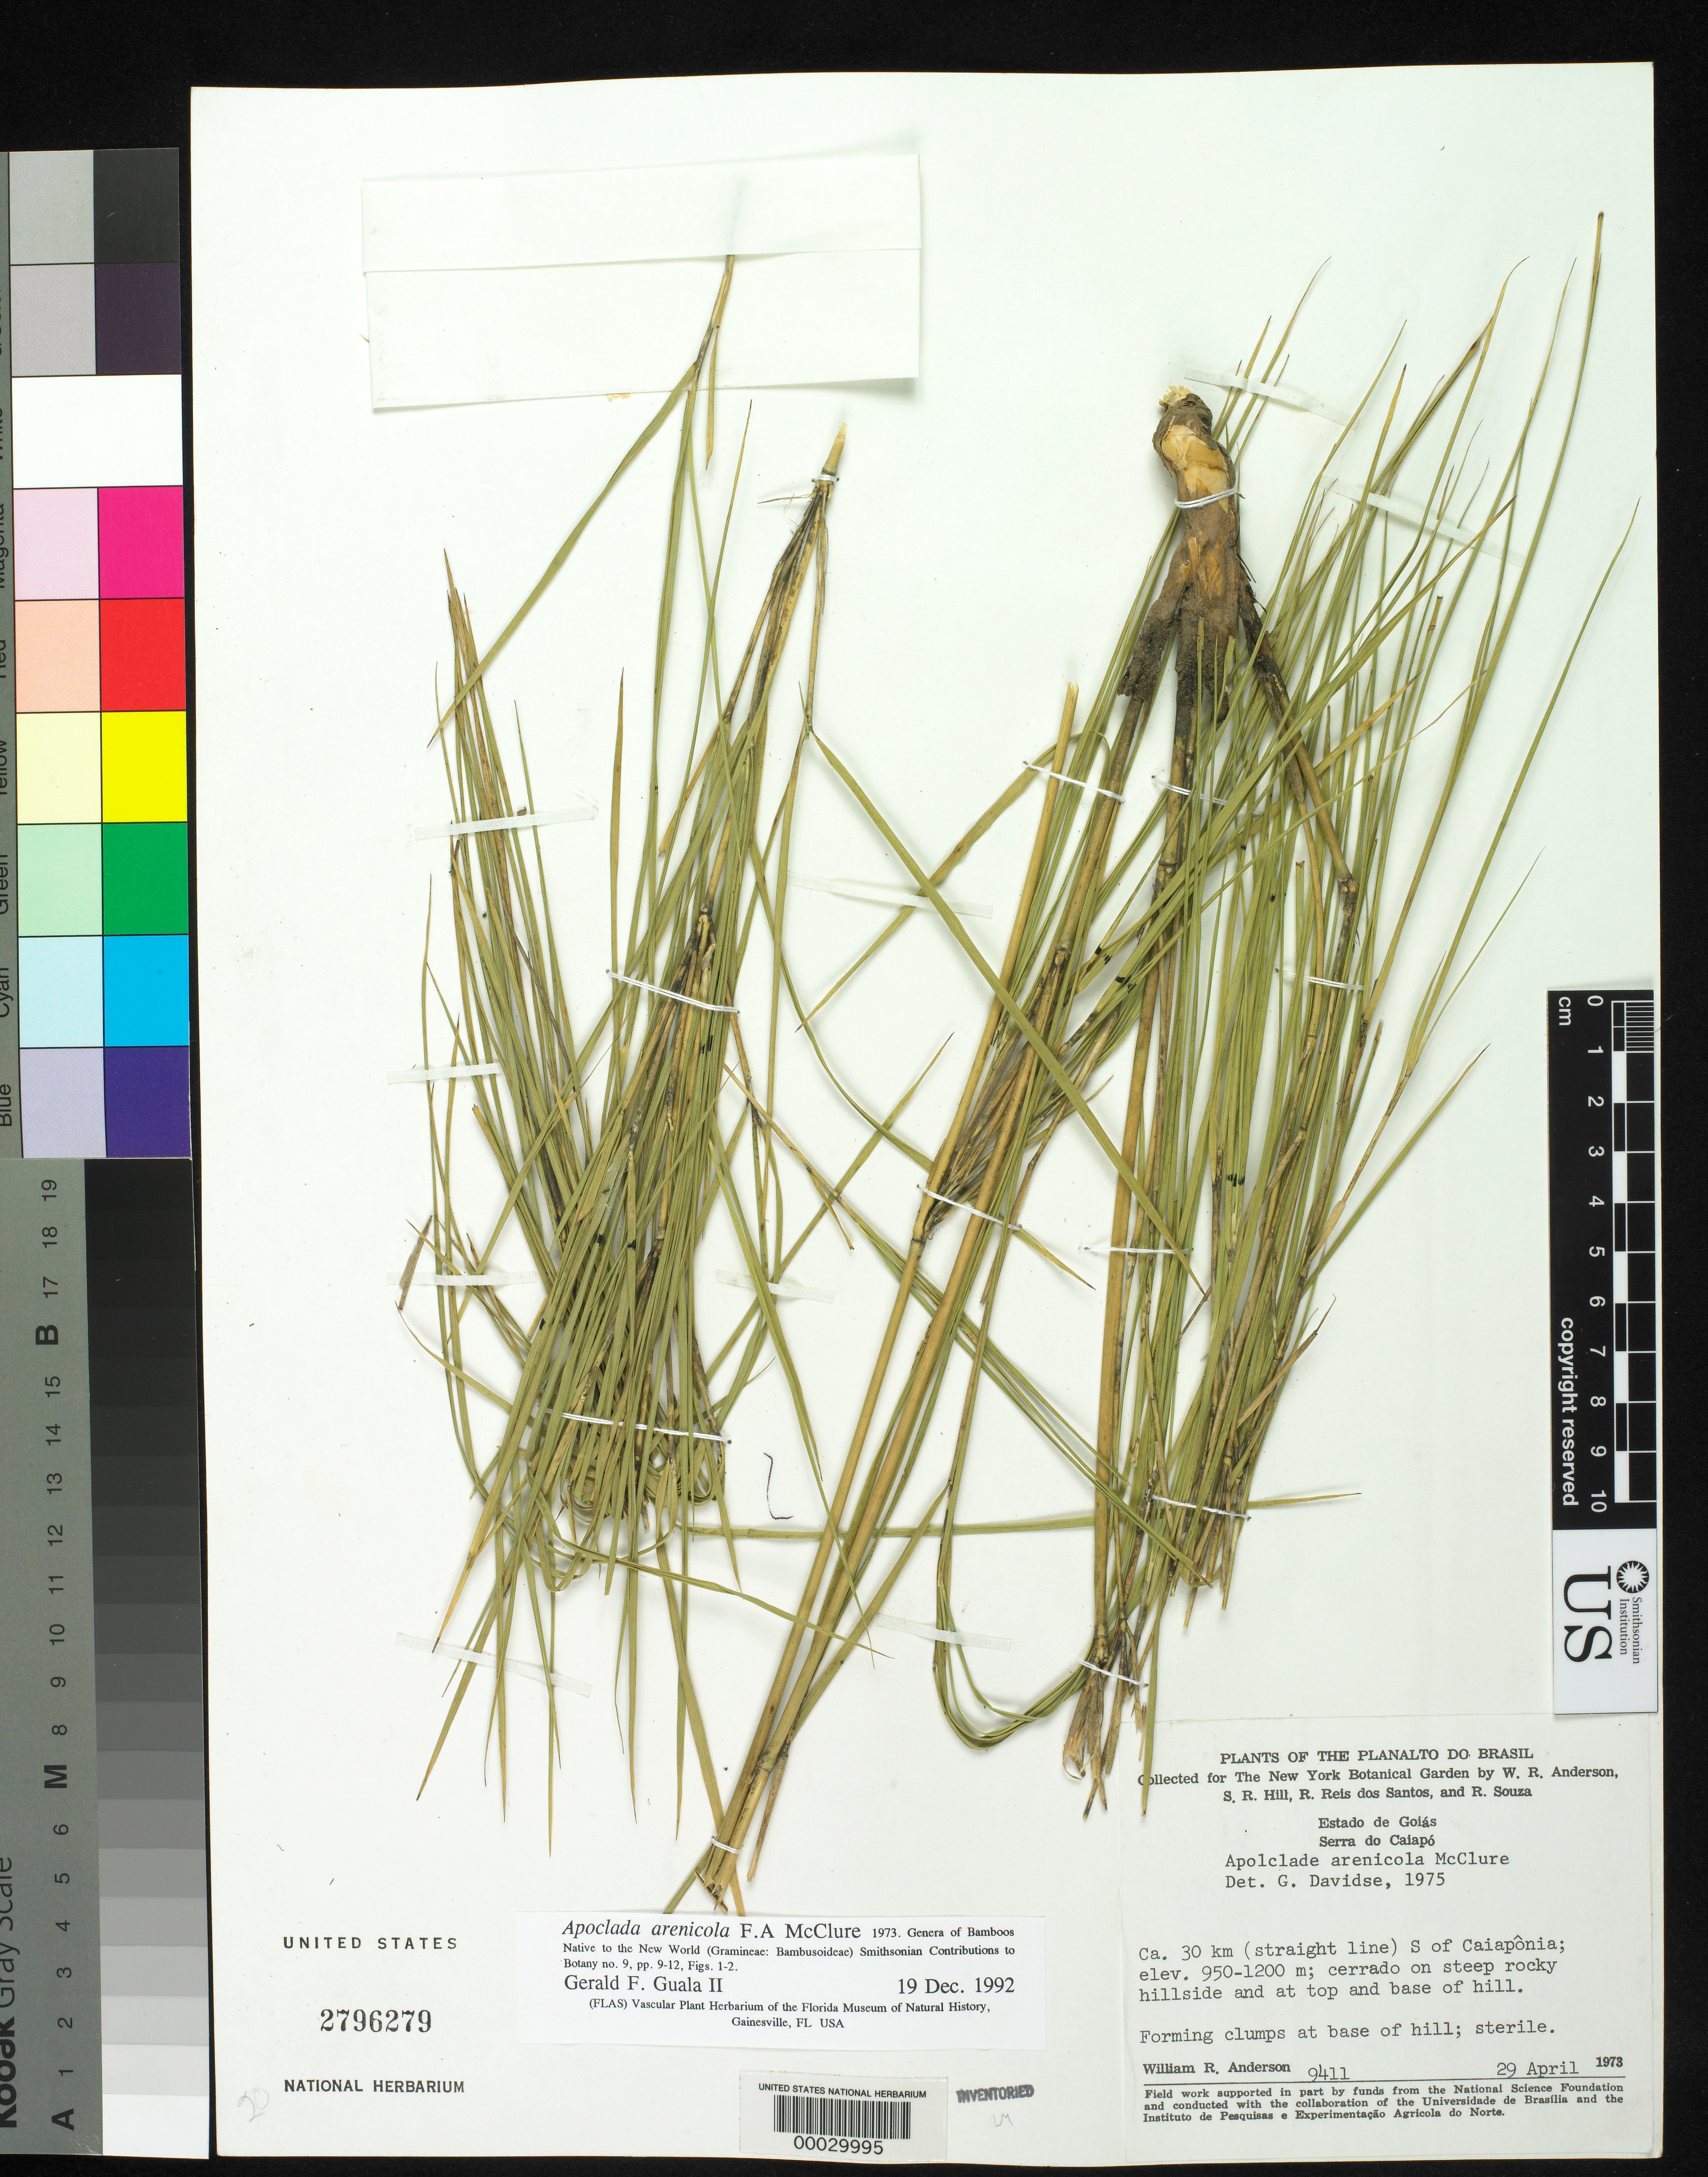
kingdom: Plantae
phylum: Tracheophyta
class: Liliopsida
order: Poales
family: Poaceae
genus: Filgueirasia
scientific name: Filgueirasia arenicola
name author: (McClure) Guala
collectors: W. R. Anderson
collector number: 9411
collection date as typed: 29 Apr 1973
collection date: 1973-04-29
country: Brazil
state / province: Goiás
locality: Serra do caiapo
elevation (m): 950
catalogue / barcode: US 2796279